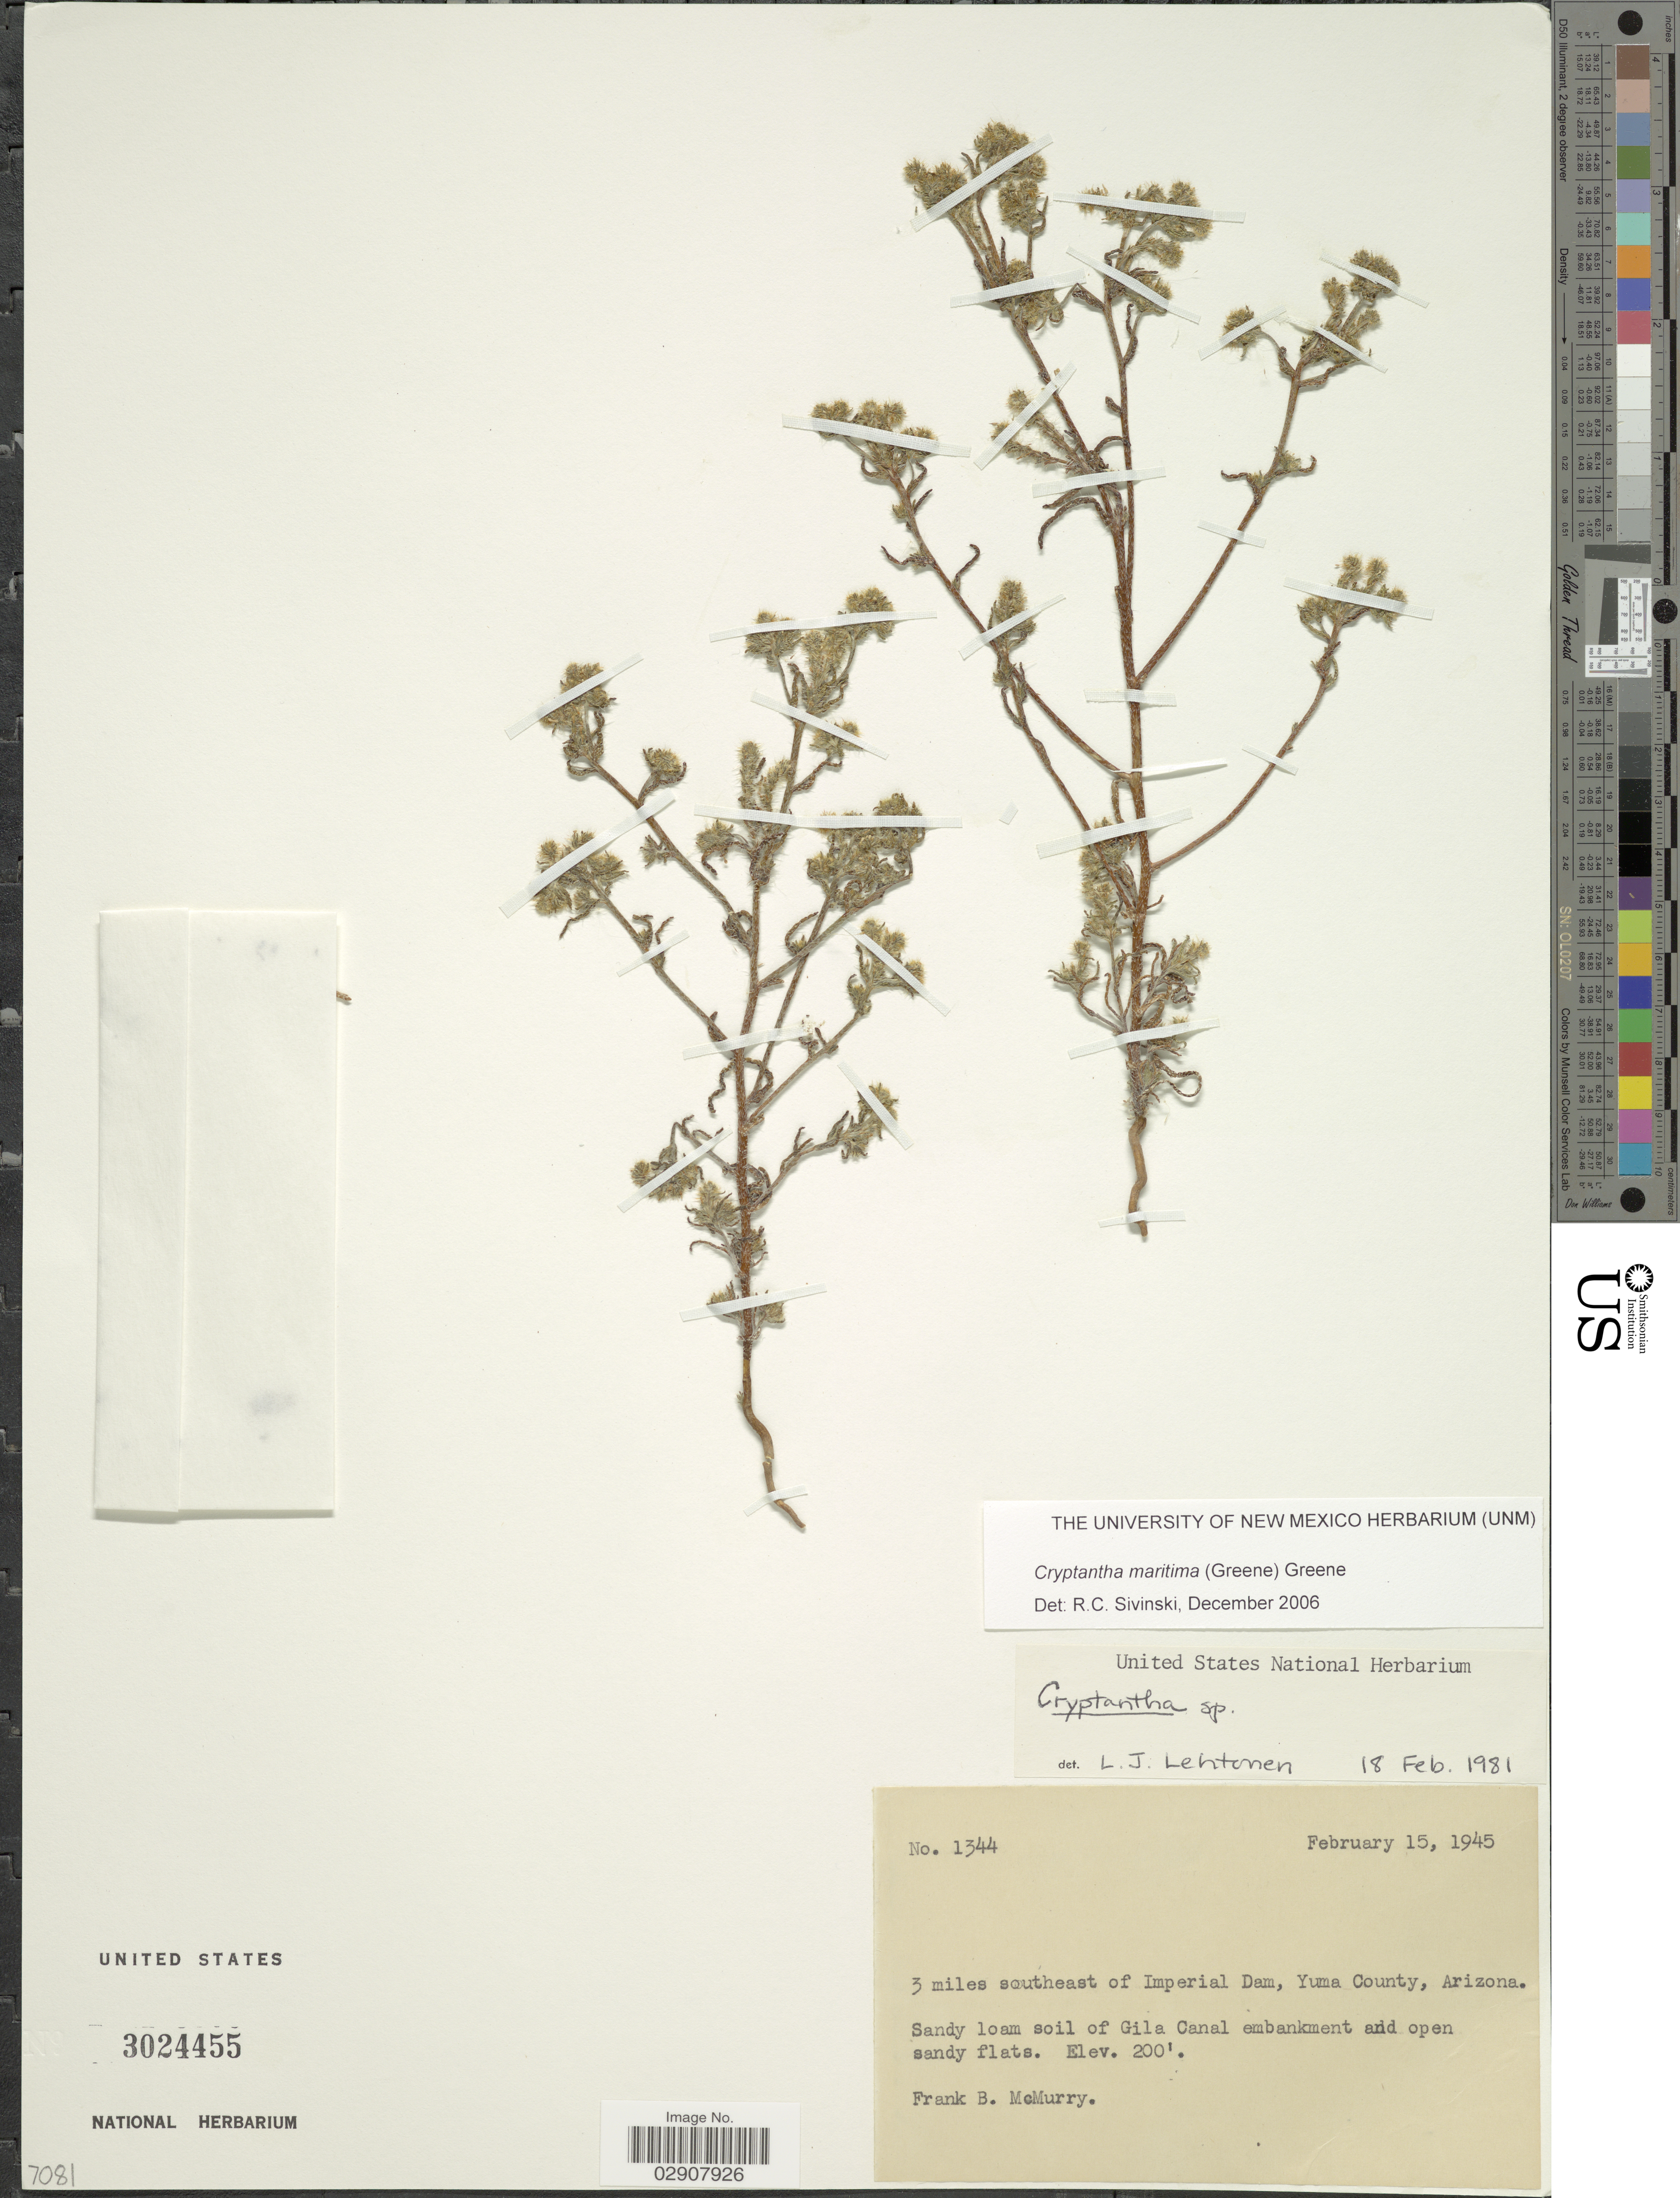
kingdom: Plantae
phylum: Tracheophyta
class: Magnoliopsida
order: Boraginales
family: Boraginaceae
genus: Cryptantha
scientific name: Cryptantha maritima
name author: (Greene) Greene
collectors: F. B. McMurry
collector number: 1344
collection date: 1945-02-15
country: United States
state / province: Arizona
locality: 3 miles southeast of Imperial Dam, Yuma County, Arizona. Sandy loam soil of Gila Canal embankment and open sandy flats.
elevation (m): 61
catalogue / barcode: US 3024455